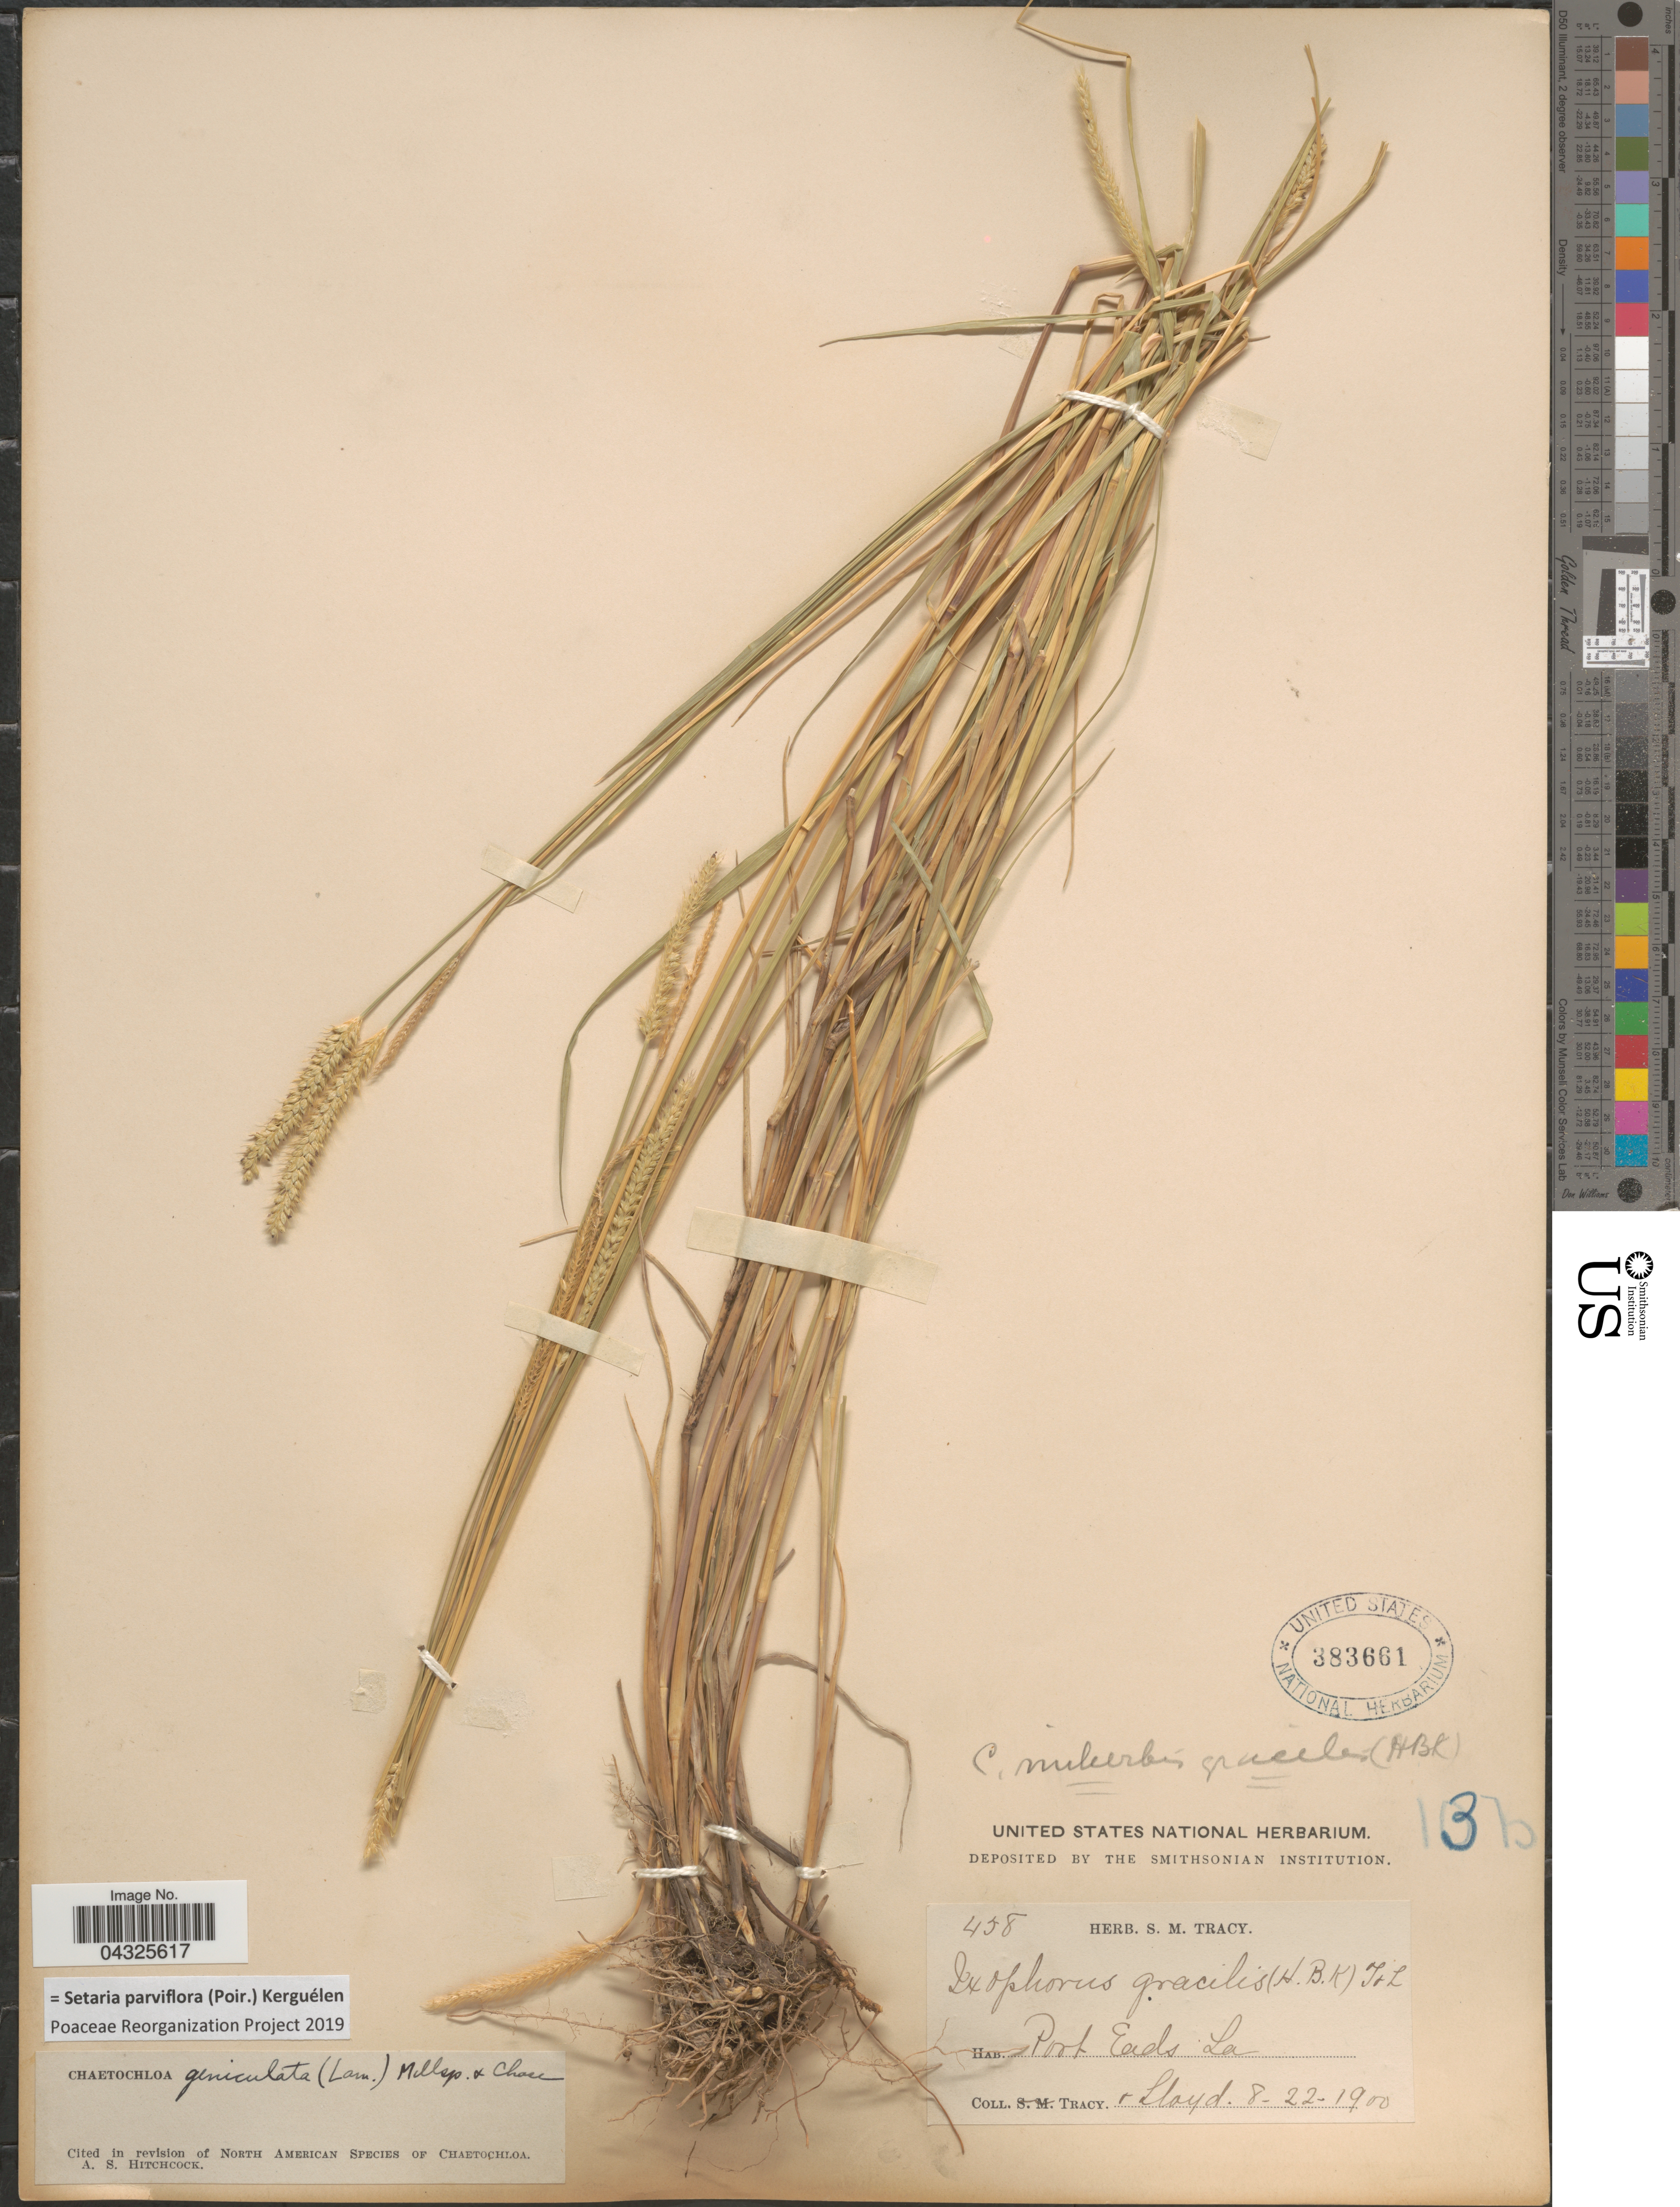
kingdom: Plantae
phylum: Tracheophyta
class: Liliopsida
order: Poales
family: Poaceae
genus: Setaria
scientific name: Setaria parviflora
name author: (Poir.) Kerguélen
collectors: -. Tracy & -- Lloyd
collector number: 458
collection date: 1900-08-22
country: United States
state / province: Louisiana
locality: Port Eads.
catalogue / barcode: US 383661